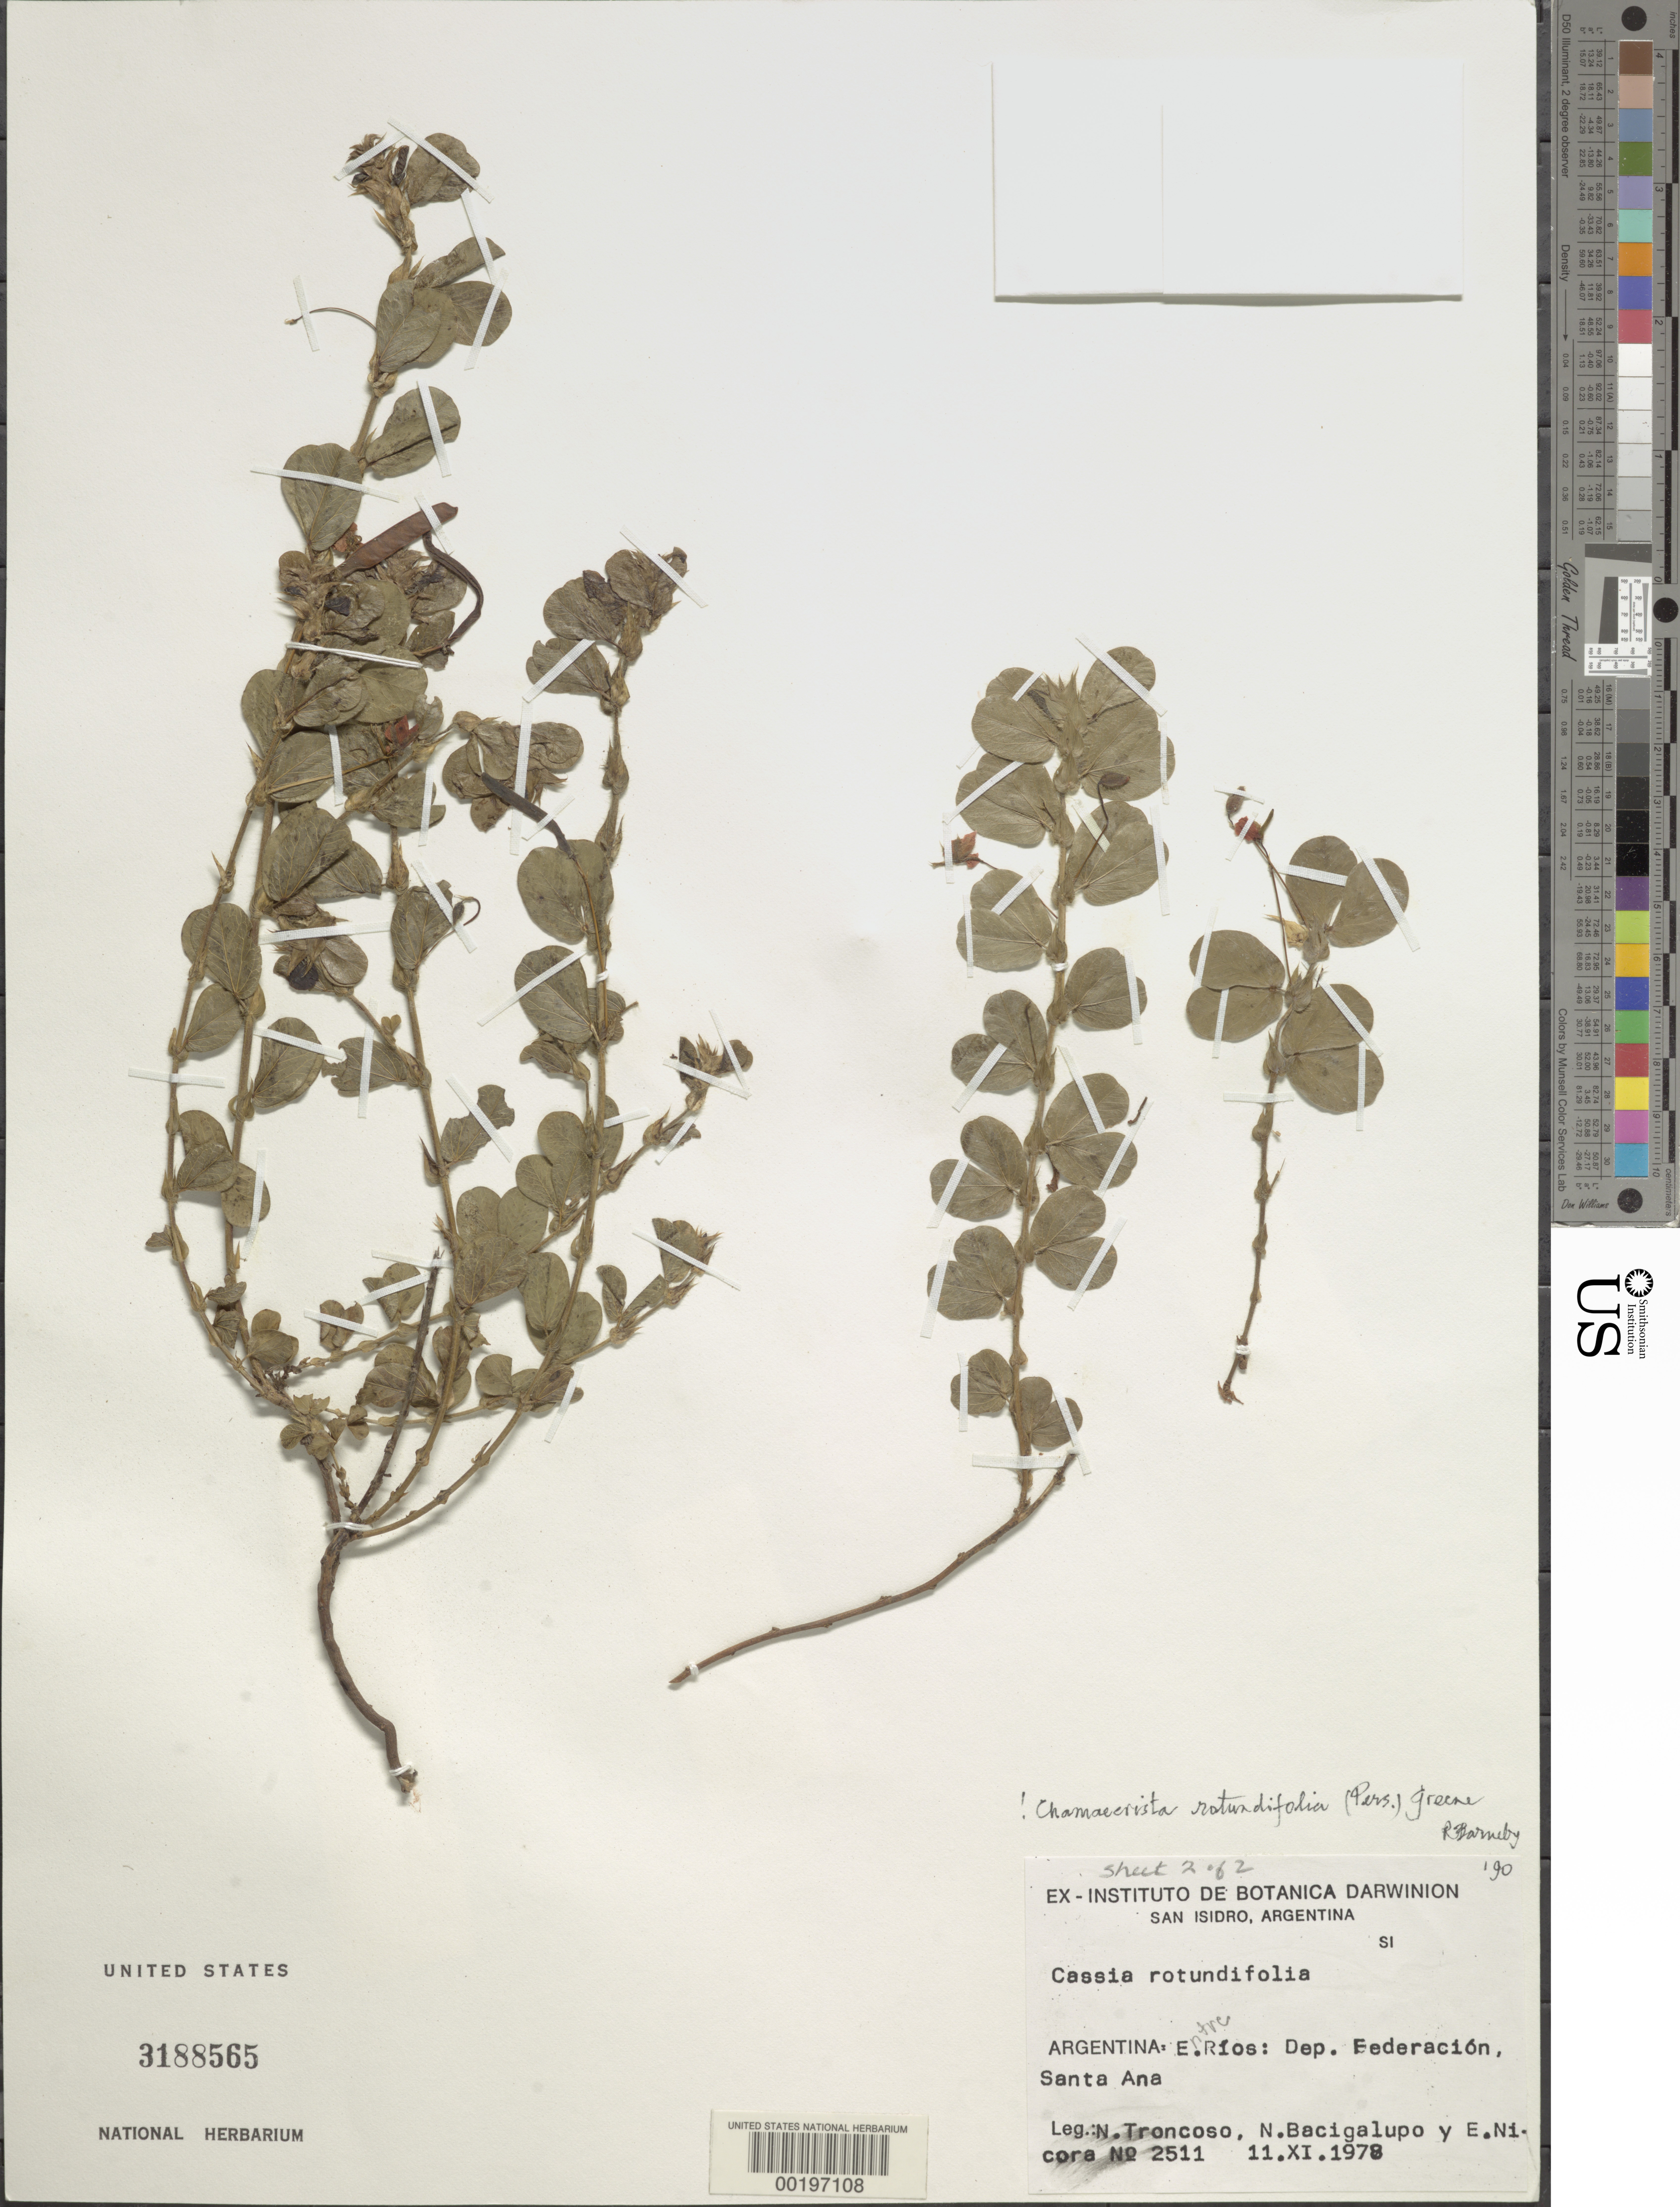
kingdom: Plantae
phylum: Tracheophyta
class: Magnoliopsida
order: Fabales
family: Fabaceae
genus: Chamaecrista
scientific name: Chamaecrista rotundifolia var. rotundifolia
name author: (Pers.) Greene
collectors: N. Troncoso, N. M. Bacigalupo & E. G. Nicora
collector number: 2511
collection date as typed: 11 Nov 1978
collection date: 1978-11-11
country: Argentina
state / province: Entre Ríos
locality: Santa Ana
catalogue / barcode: US 3188565